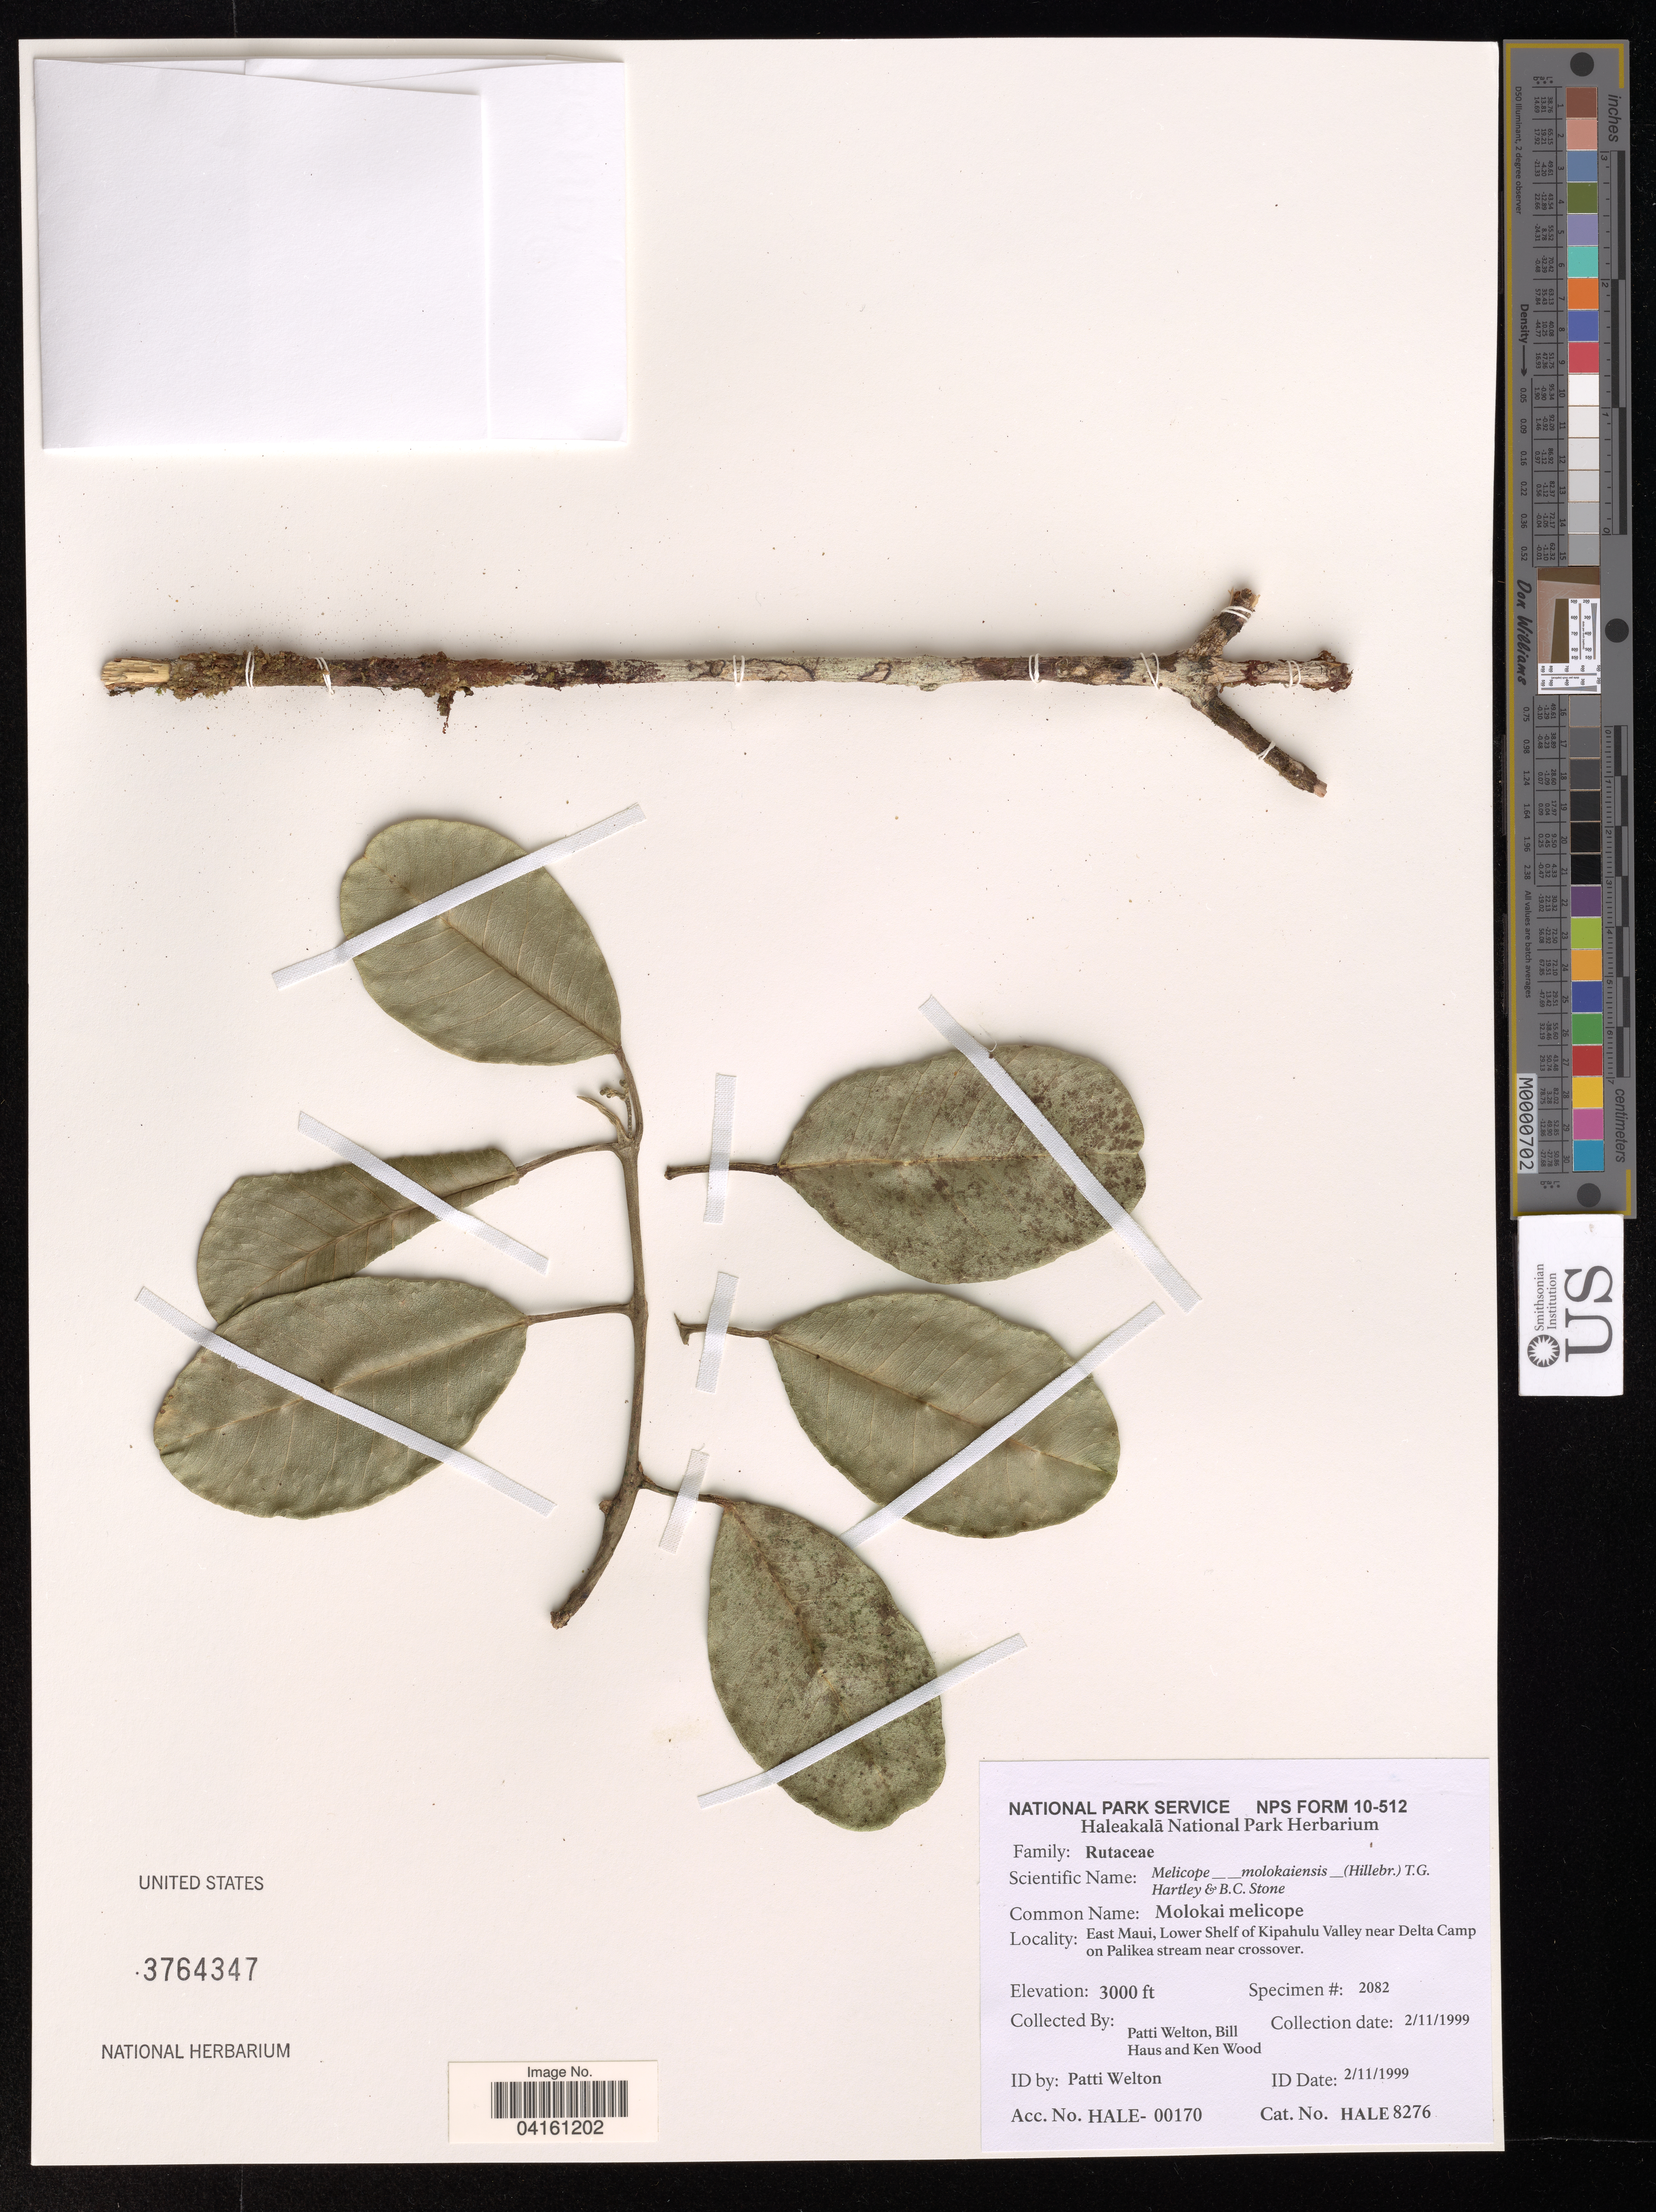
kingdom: Plantae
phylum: Tracheophyta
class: Magnoliopsida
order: Sapindales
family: Rutaceae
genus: Melicope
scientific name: Melicope molokaiensis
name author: (Hillebr.) T.G. Hartley & B.C. Stone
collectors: P. Welton, B. Haus & K. R. Wood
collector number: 2082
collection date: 1999-02-11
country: United States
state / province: Hawaii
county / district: Maui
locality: East Maui, Lower Shelf of Kipahulu Valley near Delta Camp on Palikea stream near crossover.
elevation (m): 914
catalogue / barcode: US 3764347